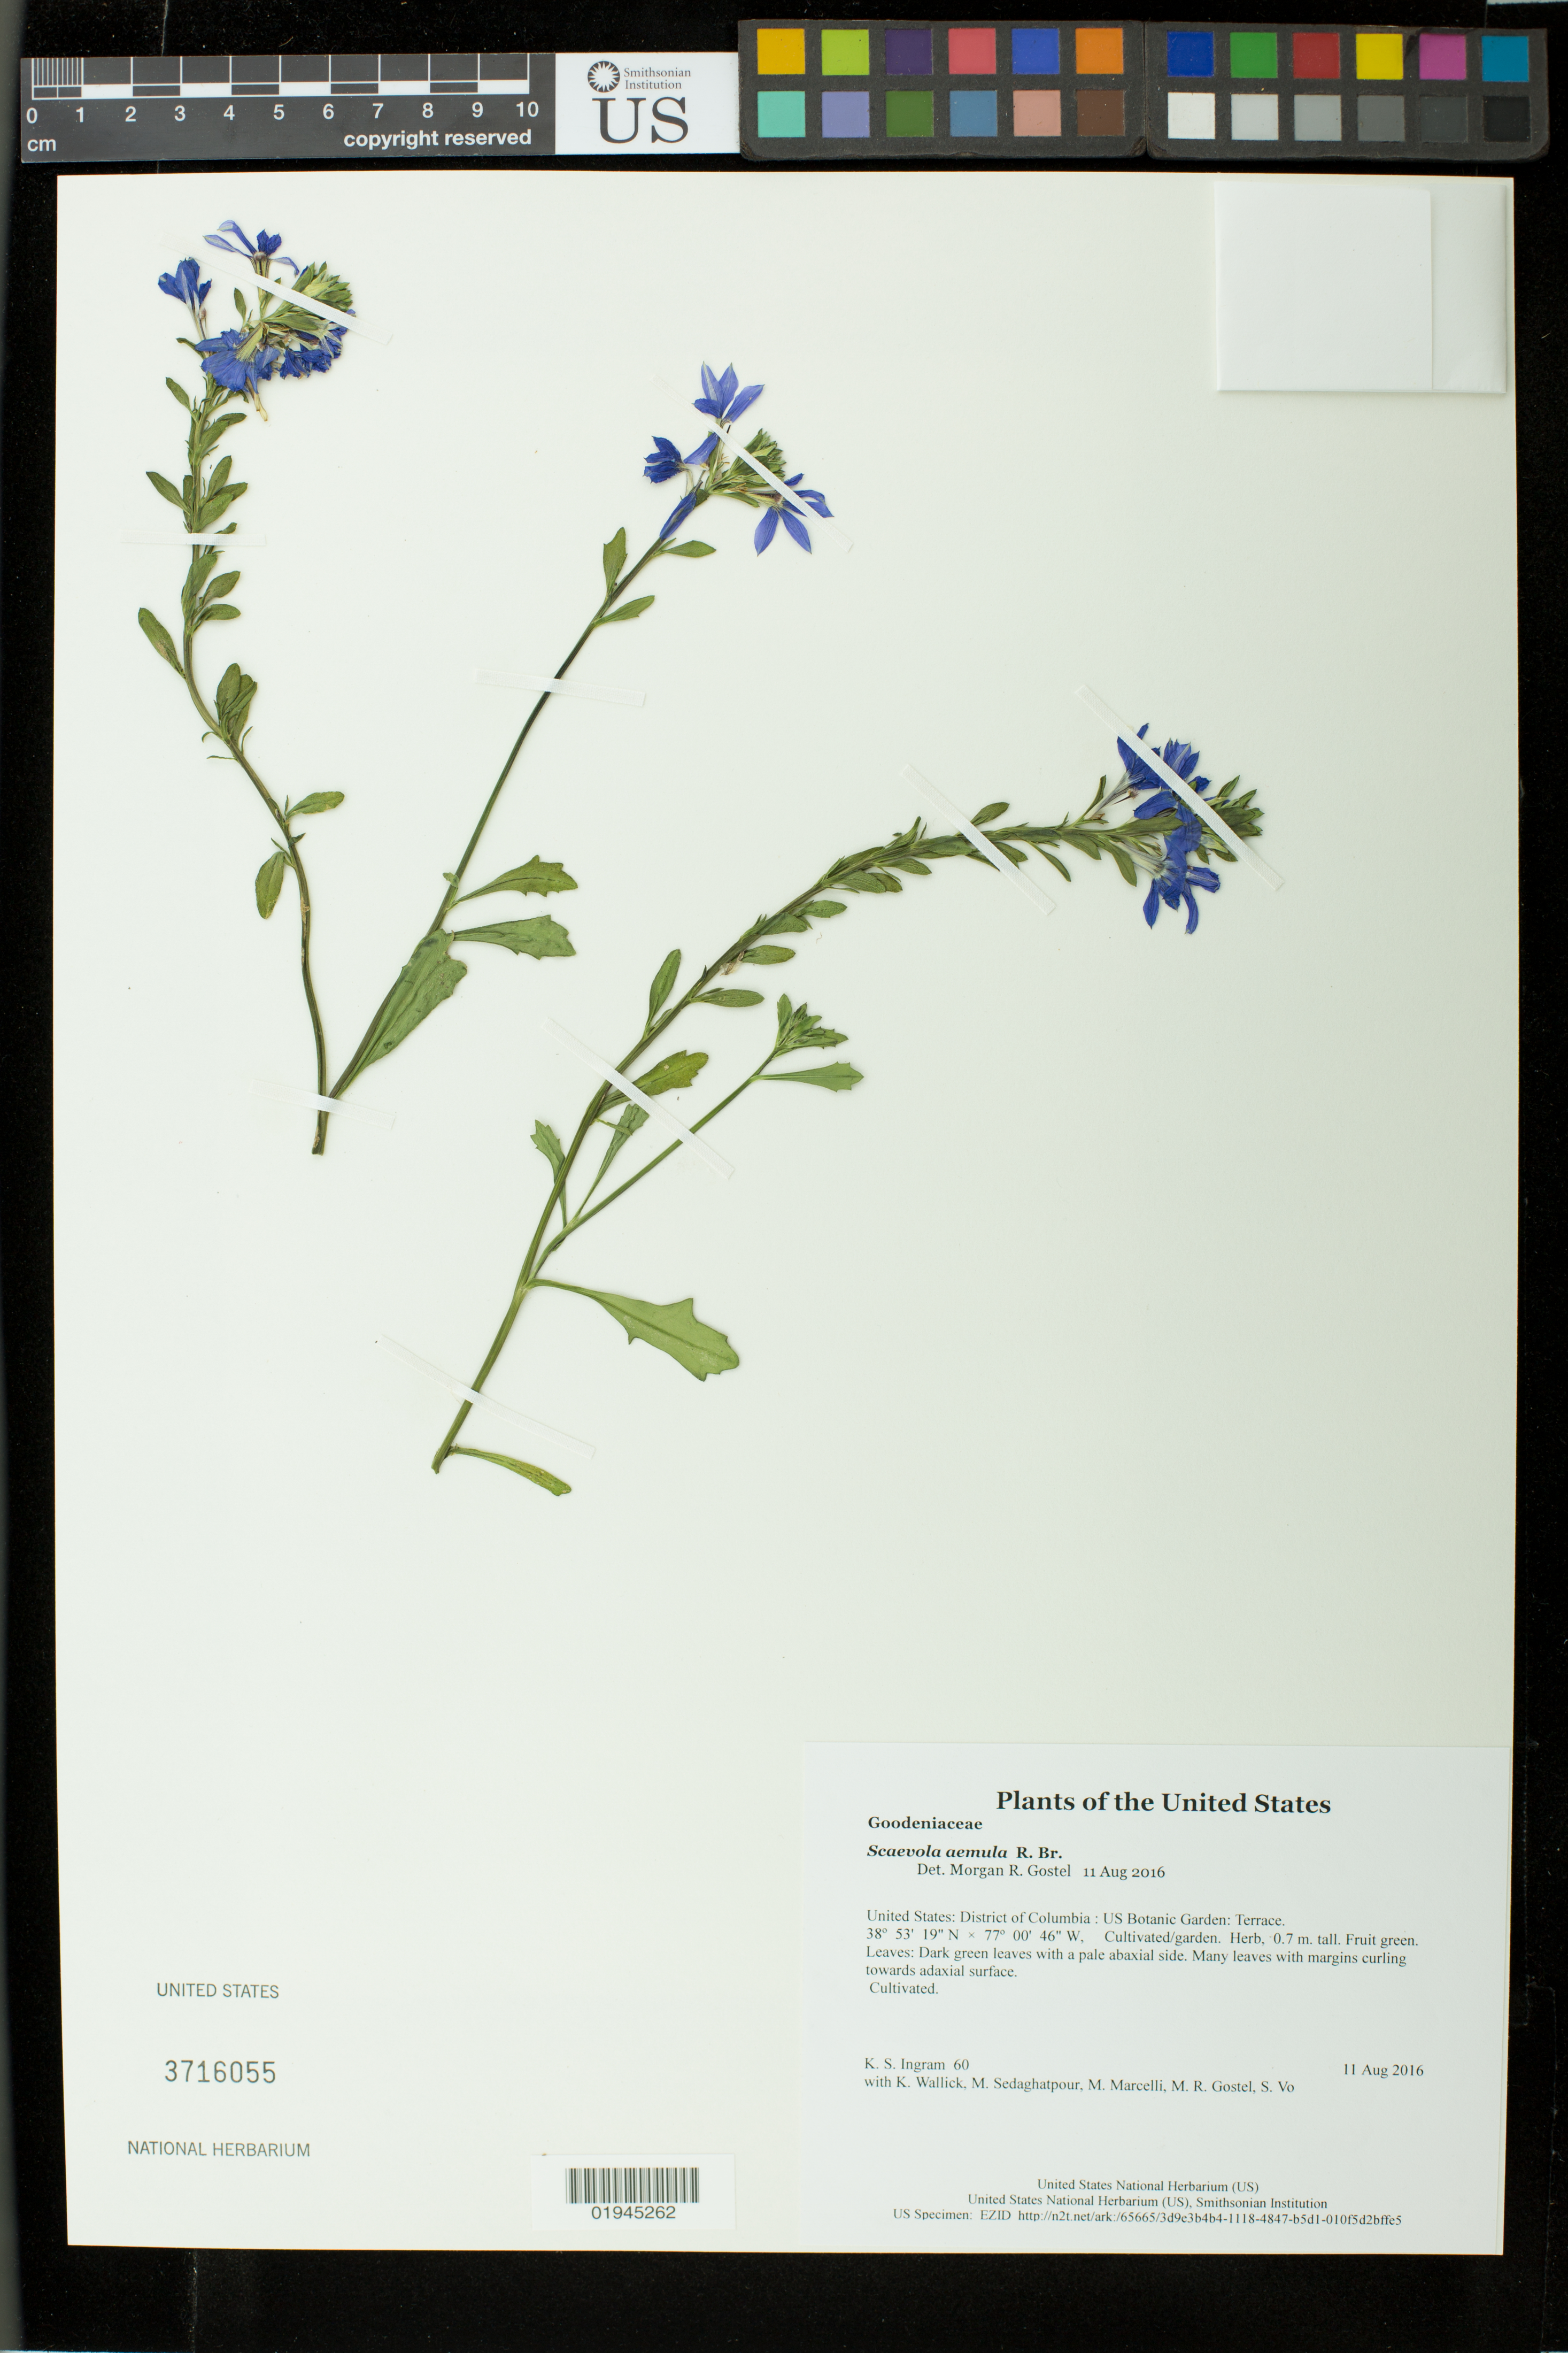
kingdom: Plantae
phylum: Tracheophyta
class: Magnoliopsida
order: Asterales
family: Goodeniaceae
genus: Scaevola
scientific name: Scaevola aemula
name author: R. Br.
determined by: Gostel, Morgan R., (BRIT), Botanical Research Institute of Texas (UNITED STATES)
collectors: K. S. Ingram, K. Wallick, M. Sedaghatpour, M. Marcelli, M. R. Gostel & S. Vo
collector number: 60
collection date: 2016-08-11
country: United States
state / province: District of Columbia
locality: US Botanic Garden: Terrace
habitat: Cultivated/garden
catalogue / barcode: US 3716055